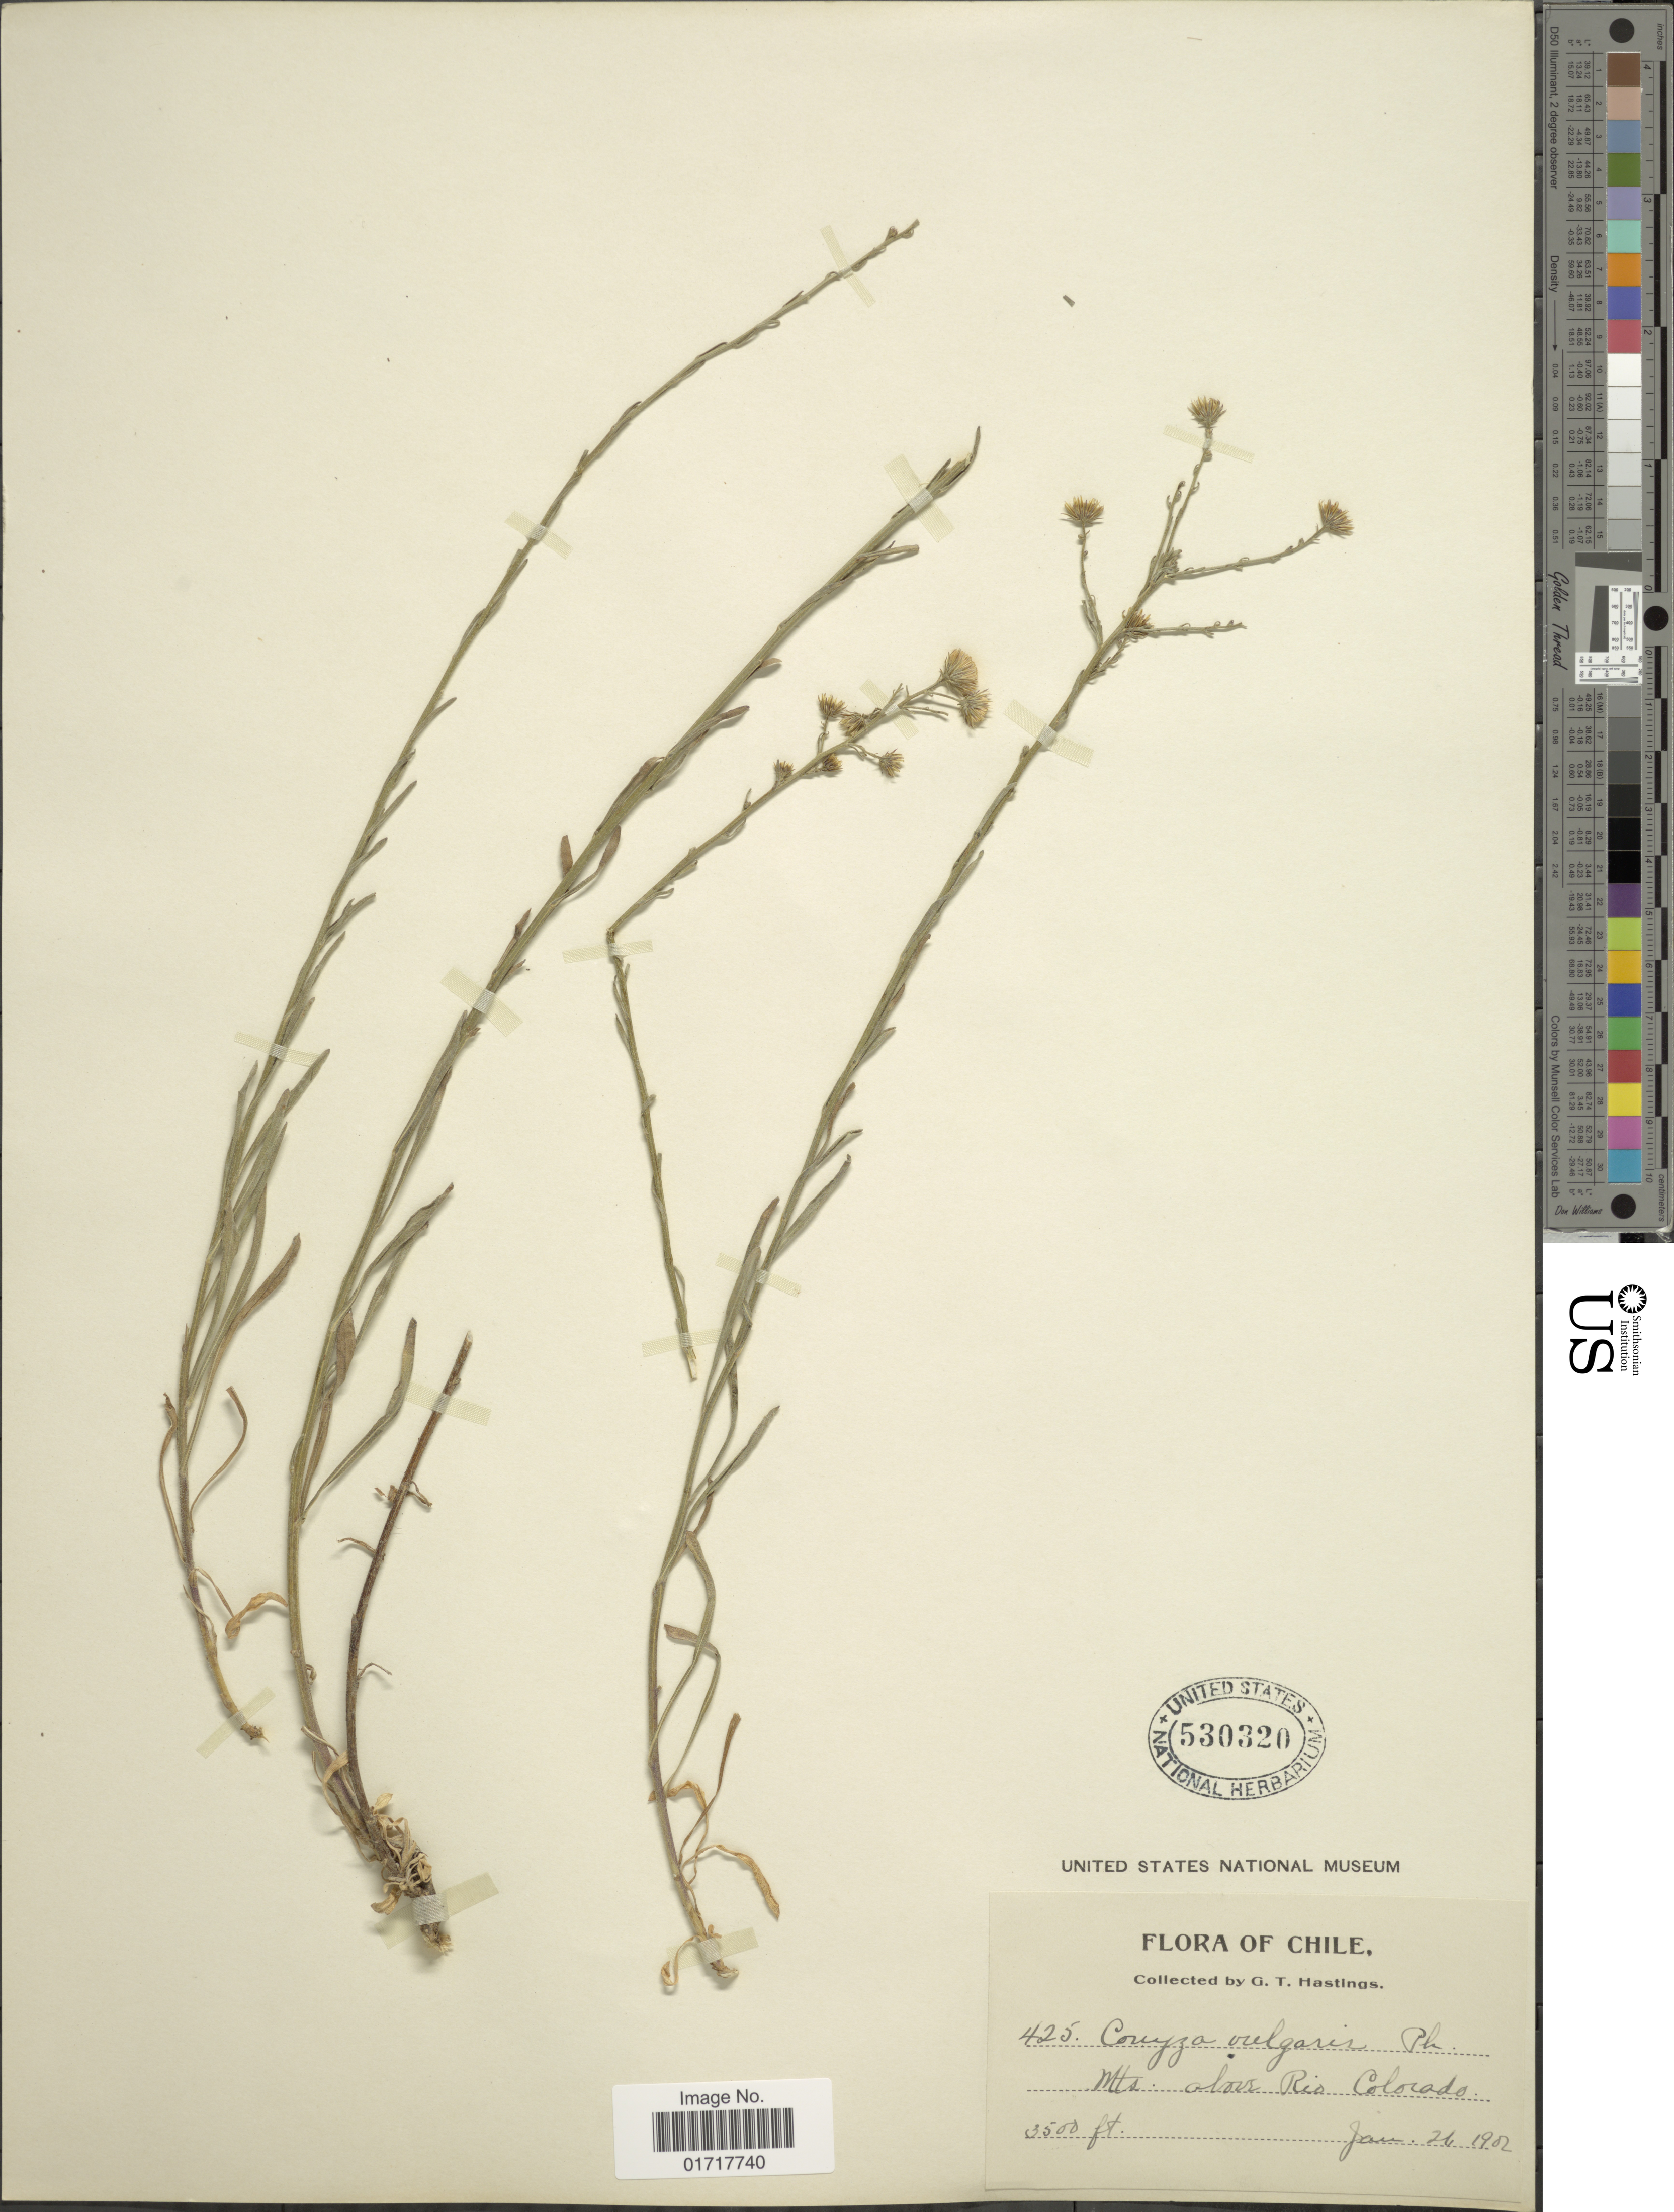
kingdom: Plantae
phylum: Tracheophyta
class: Magnoliopsida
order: Asterales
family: Asteraceae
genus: Conyza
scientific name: Conyza vulgaris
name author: Phil.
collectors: G. Hastings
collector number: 425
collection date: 1902-01-26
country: Chile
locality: Mts. above Rio Grande.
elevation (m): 1067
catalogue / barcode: US 530320